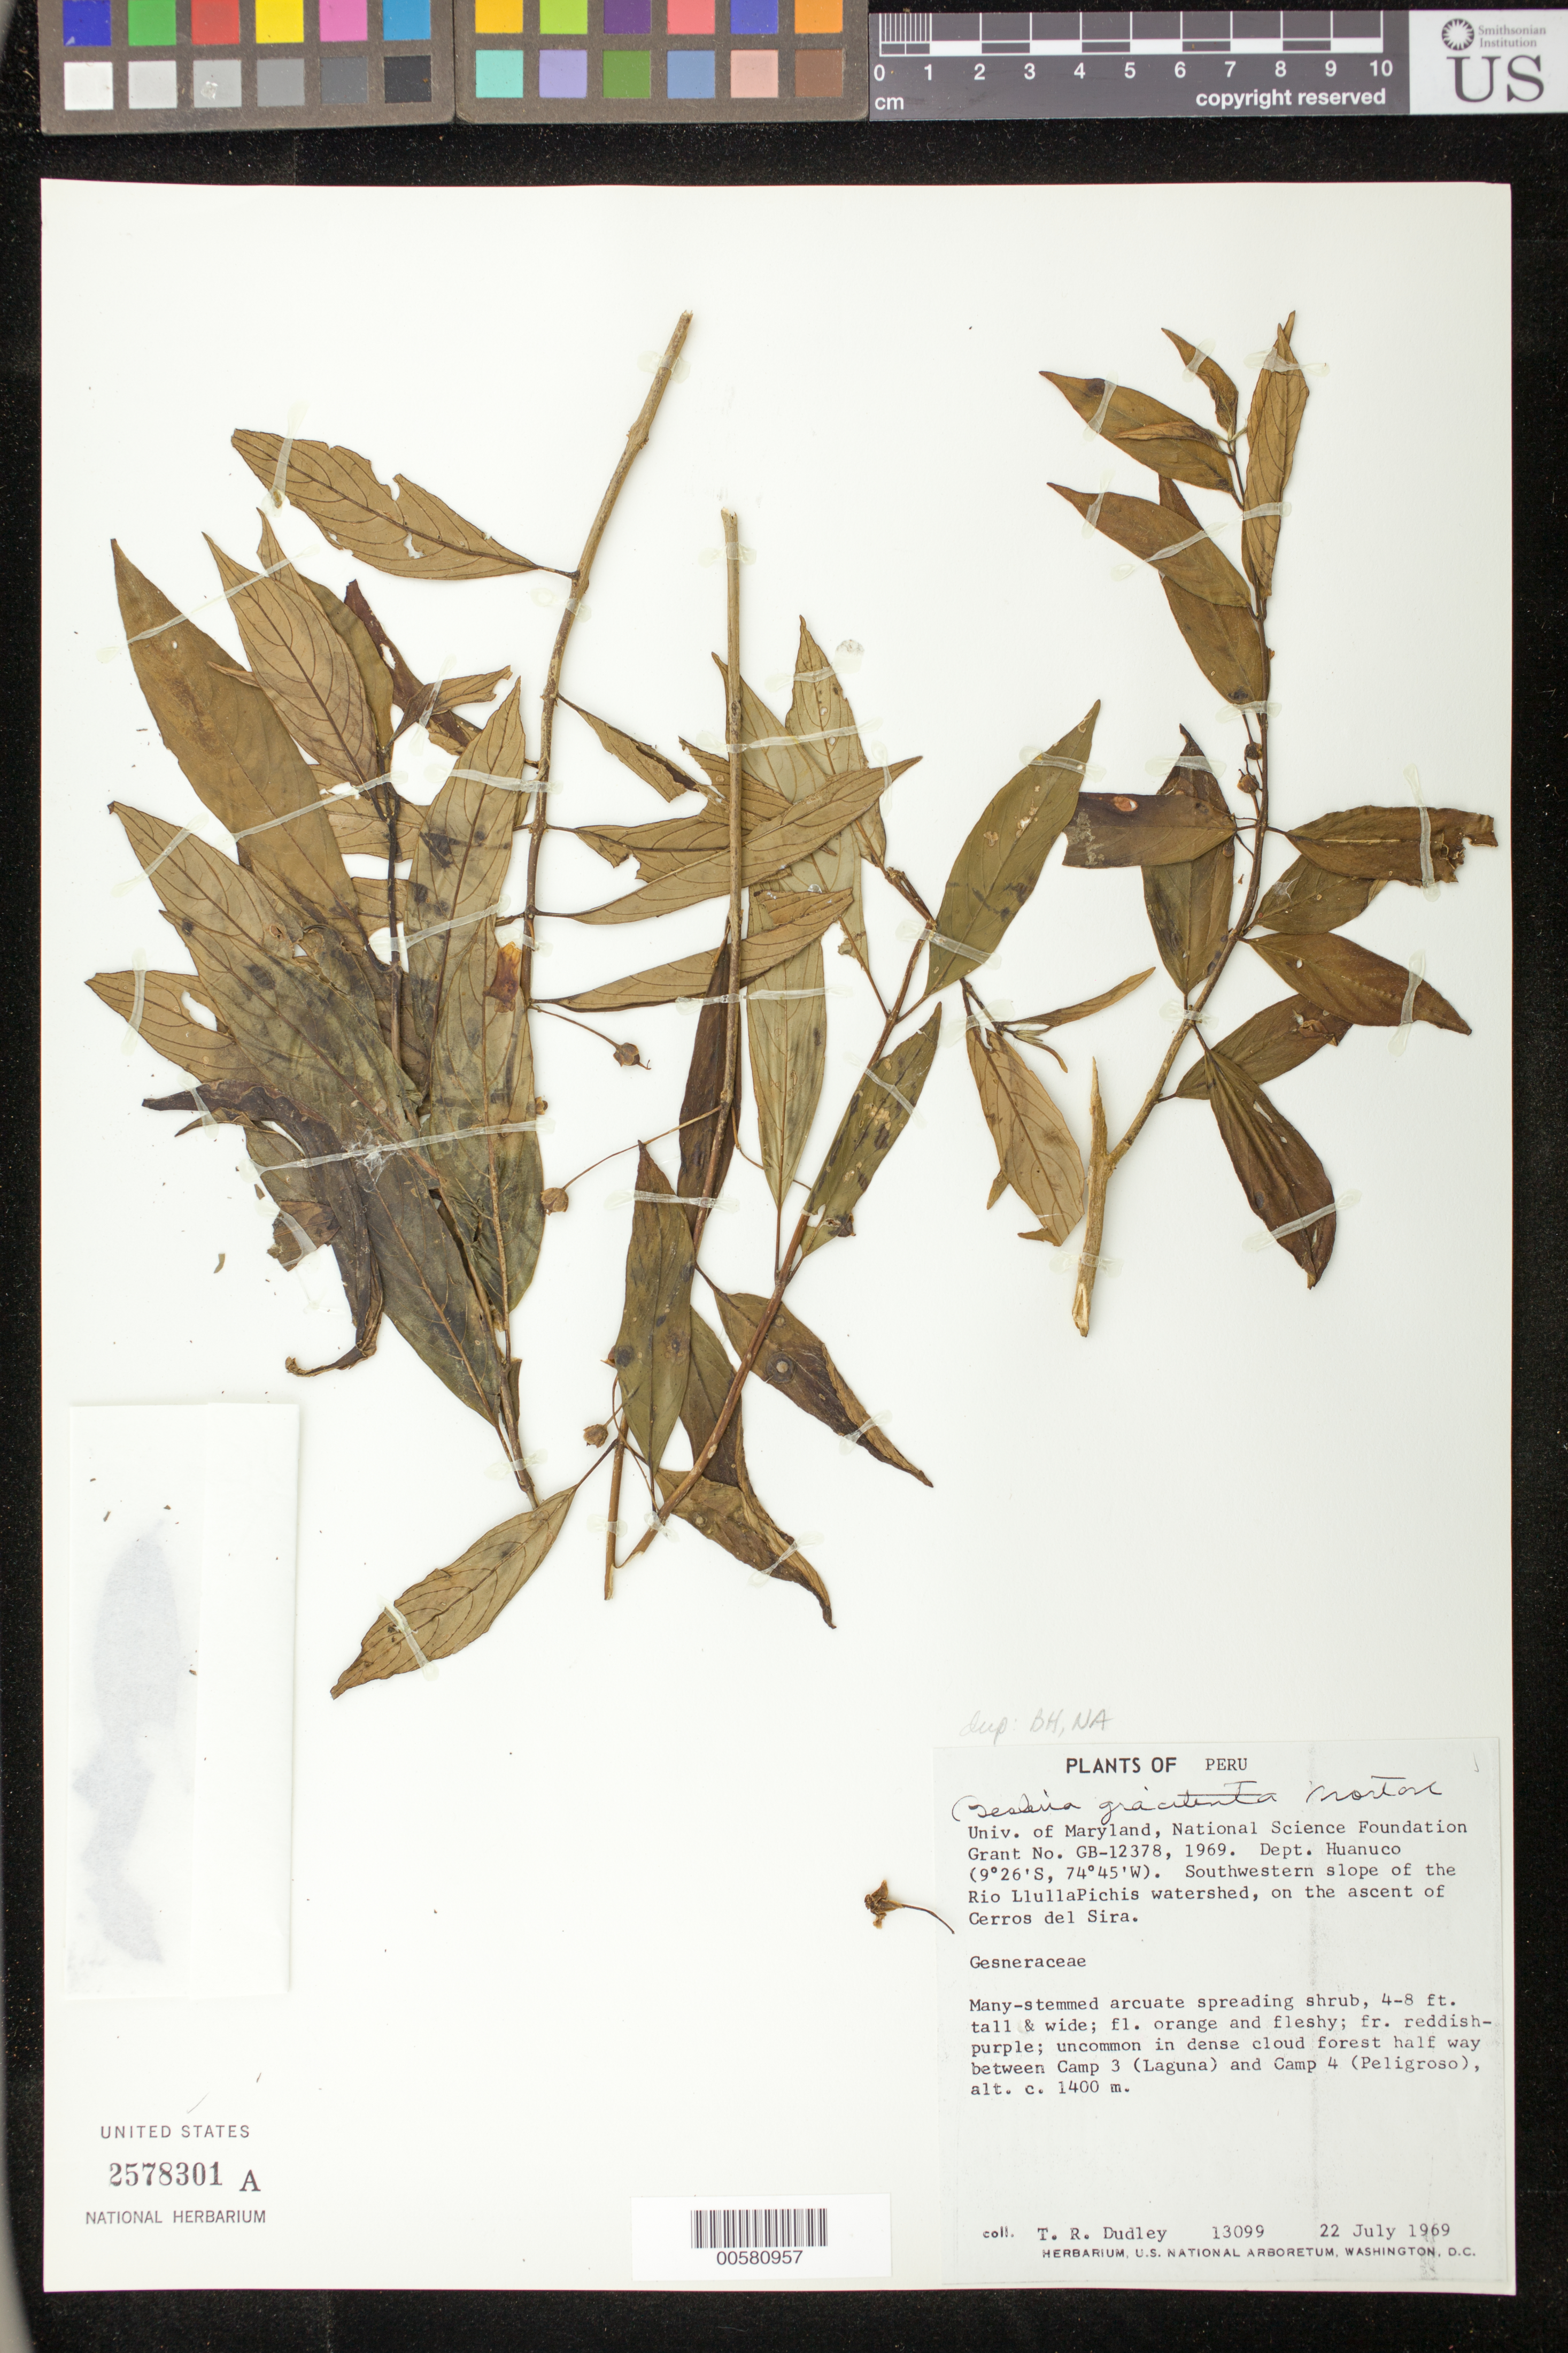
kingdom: Plantae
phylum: Tracheophyta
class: Magnoliopsida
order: Lamiales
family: Gesneriaceae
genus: Besleria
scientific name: Besleria gracilenta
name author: C.V. Morton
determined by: Skog, Laurence E.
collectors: T. R. Dudley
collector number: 13099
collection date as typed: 22 Jul 1969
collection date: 1969-07-22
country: Peru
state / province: Huánuco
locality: Southwestern slope of the Rio LlullaPichis watershed, on the ascent of Cerros del Sira; half way between Camp 3 (Laguna) and Camp 4 (Peligroso)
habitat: In dense cloud forest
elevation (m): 1400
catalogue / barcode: US 2578301A